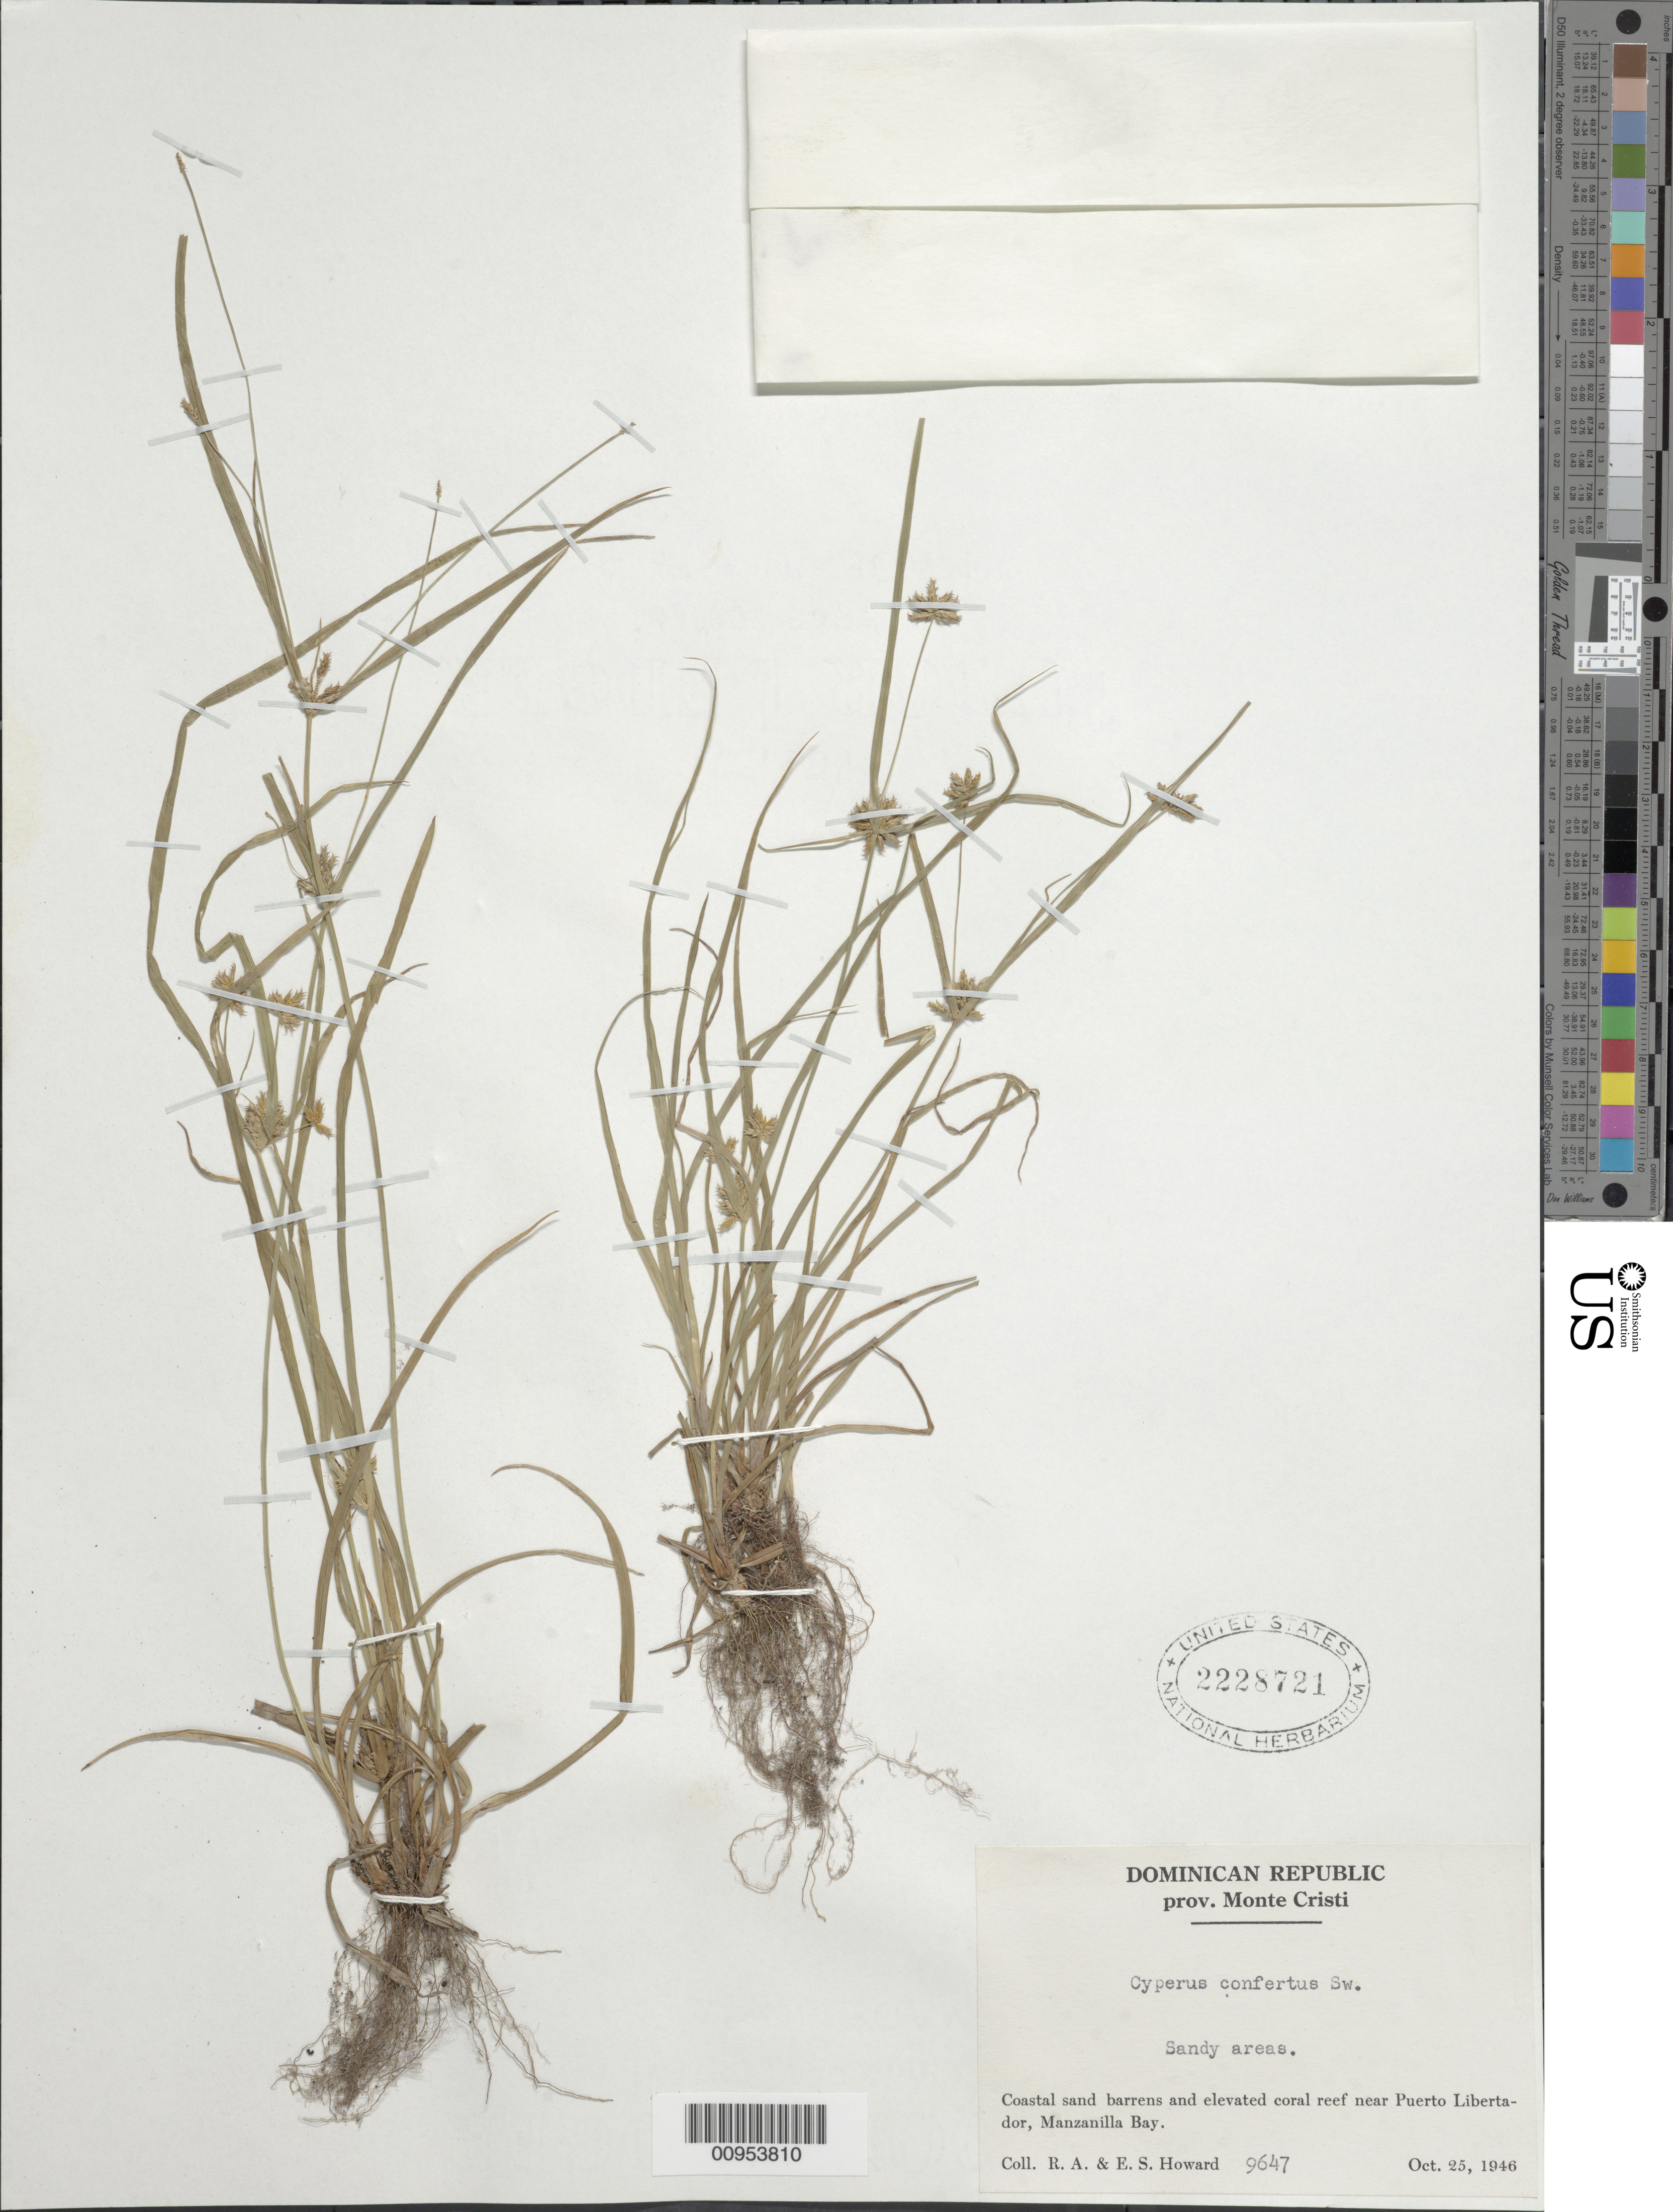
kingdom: Plantae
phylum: Tracheophyta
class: Liliopsida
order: Poales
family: Cyperaceae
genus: Cyperus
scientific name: Cyperus confertus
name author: Sw.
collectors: R. A. Howard & E. S. Howard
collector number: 9647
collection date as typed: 25 Oct 1946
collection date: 1946-10-25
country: Dominican Republic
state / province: Monte Cristi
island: Hispaniola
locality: Coastal sand barrens and elevated coral reef near Puerto Libertador, Manzanilla Bay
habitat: Sandy areas of coastal sand barrens and elevated coral reef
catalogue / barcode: US 2228721